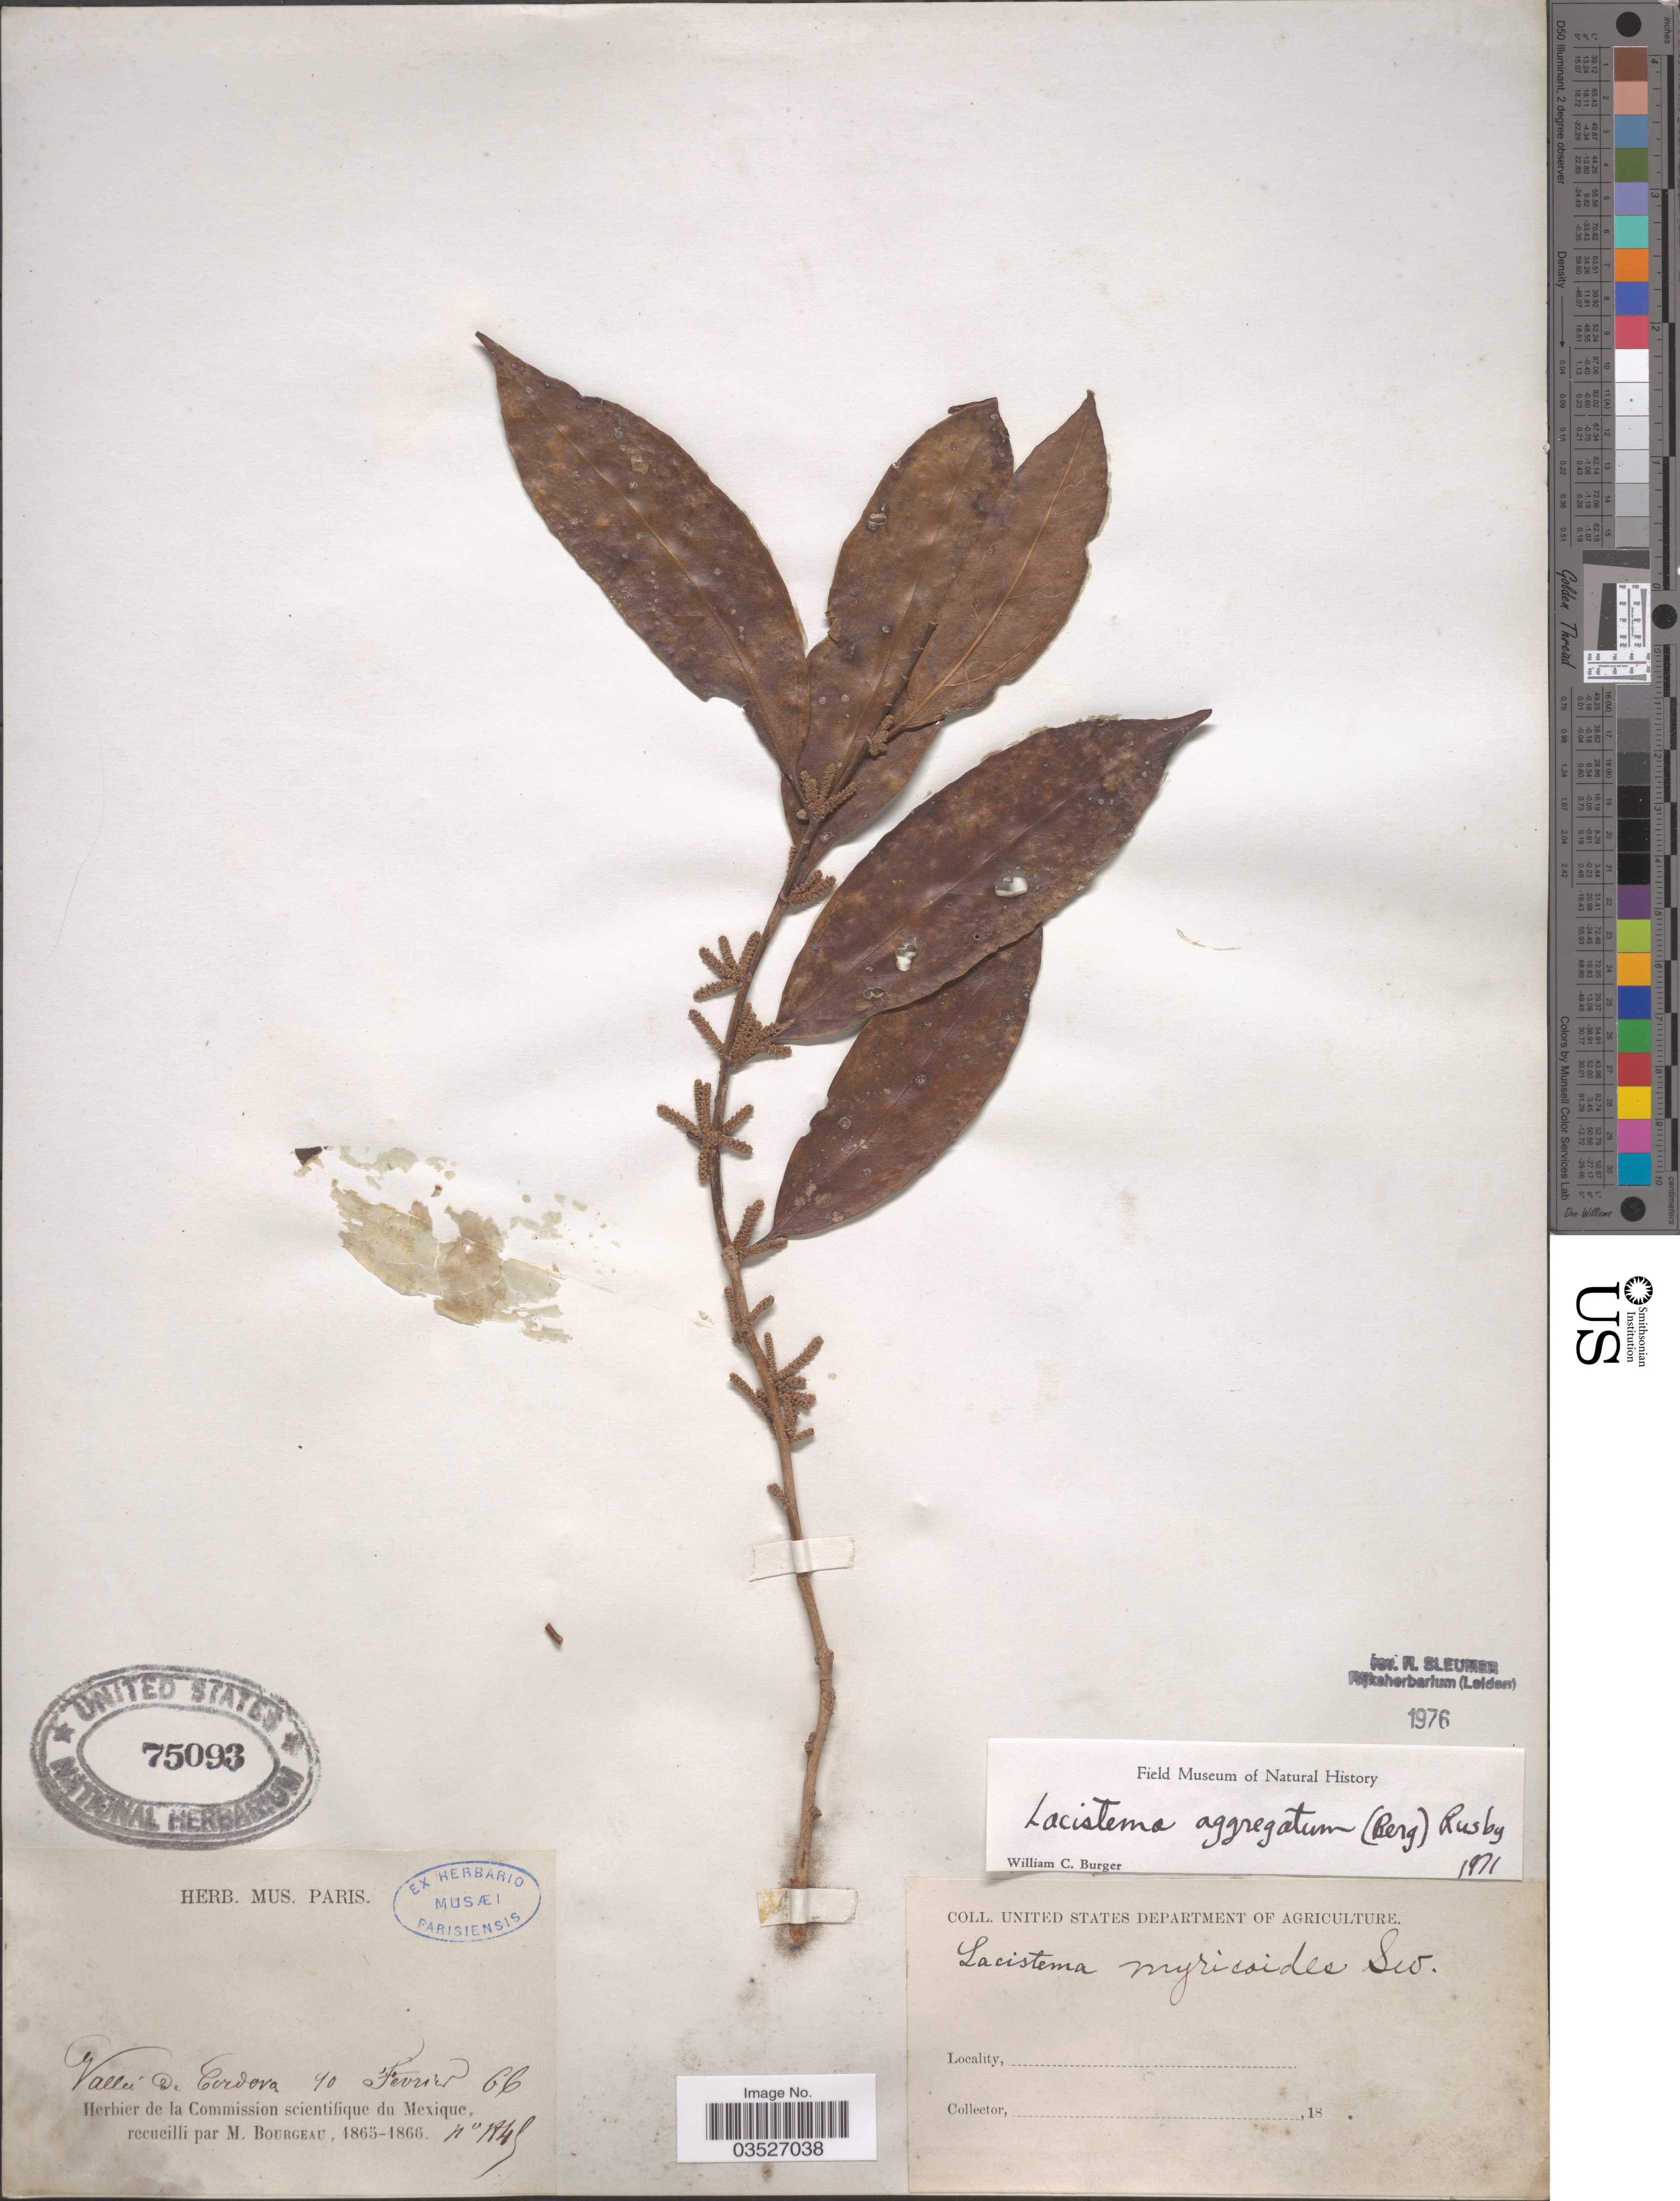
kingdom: Plantae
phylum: Tracheophyta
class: Magnoliopsida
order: Malpighiales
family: Lacistemataceae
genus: Lacistema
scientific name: Lacistema aggregatum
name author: (P.J. Bergius) Rusby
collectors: M. Bourgeau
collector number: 1845*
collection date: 1866-02-10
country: Mexico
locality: Valleé de Cordova.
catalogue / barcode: US 75093